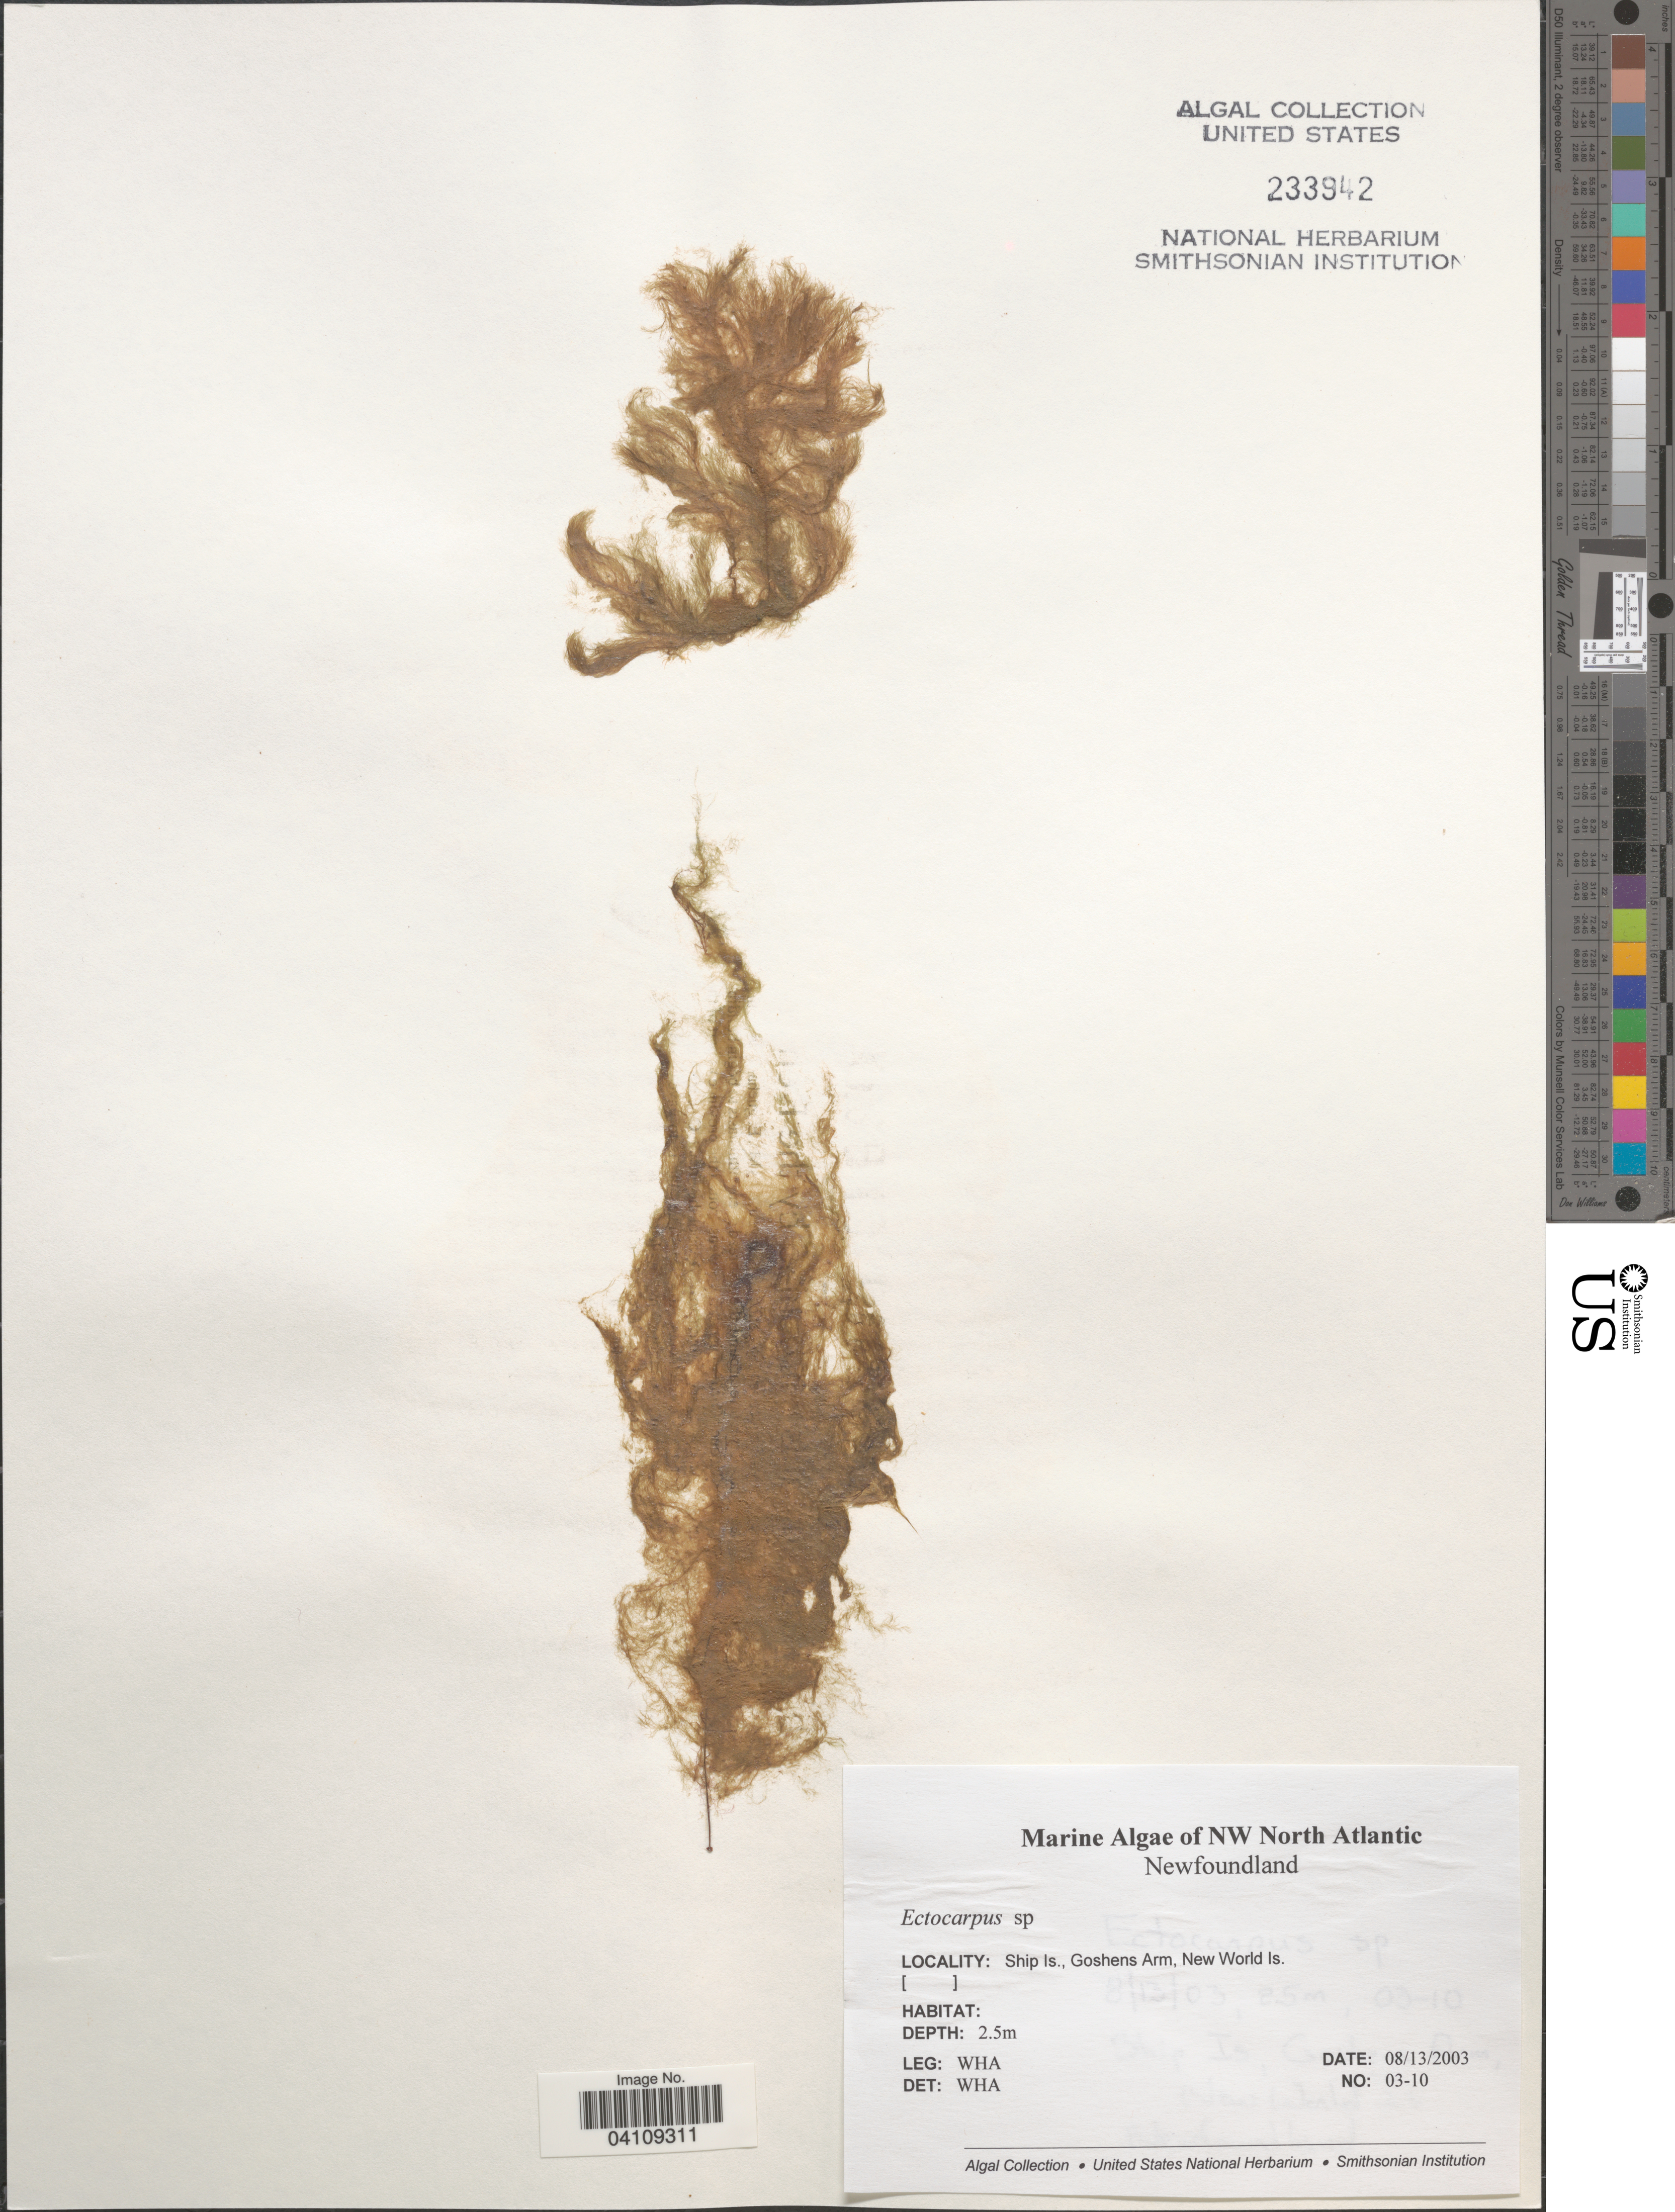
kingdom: Chromista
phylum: Ochrophyta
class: Phaeophyceae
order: Ectocarpales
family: Ectocarpaceae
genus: Ectocarpus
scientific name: Ectocarpus sp.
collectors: W. H. Adey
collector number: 03-10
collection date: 2003-08-13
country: Canada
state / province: Newfoundland and Labrador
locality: NW North Atlantic. Ship Is., Goshens Arm, New World Is.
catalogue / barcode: US 233942